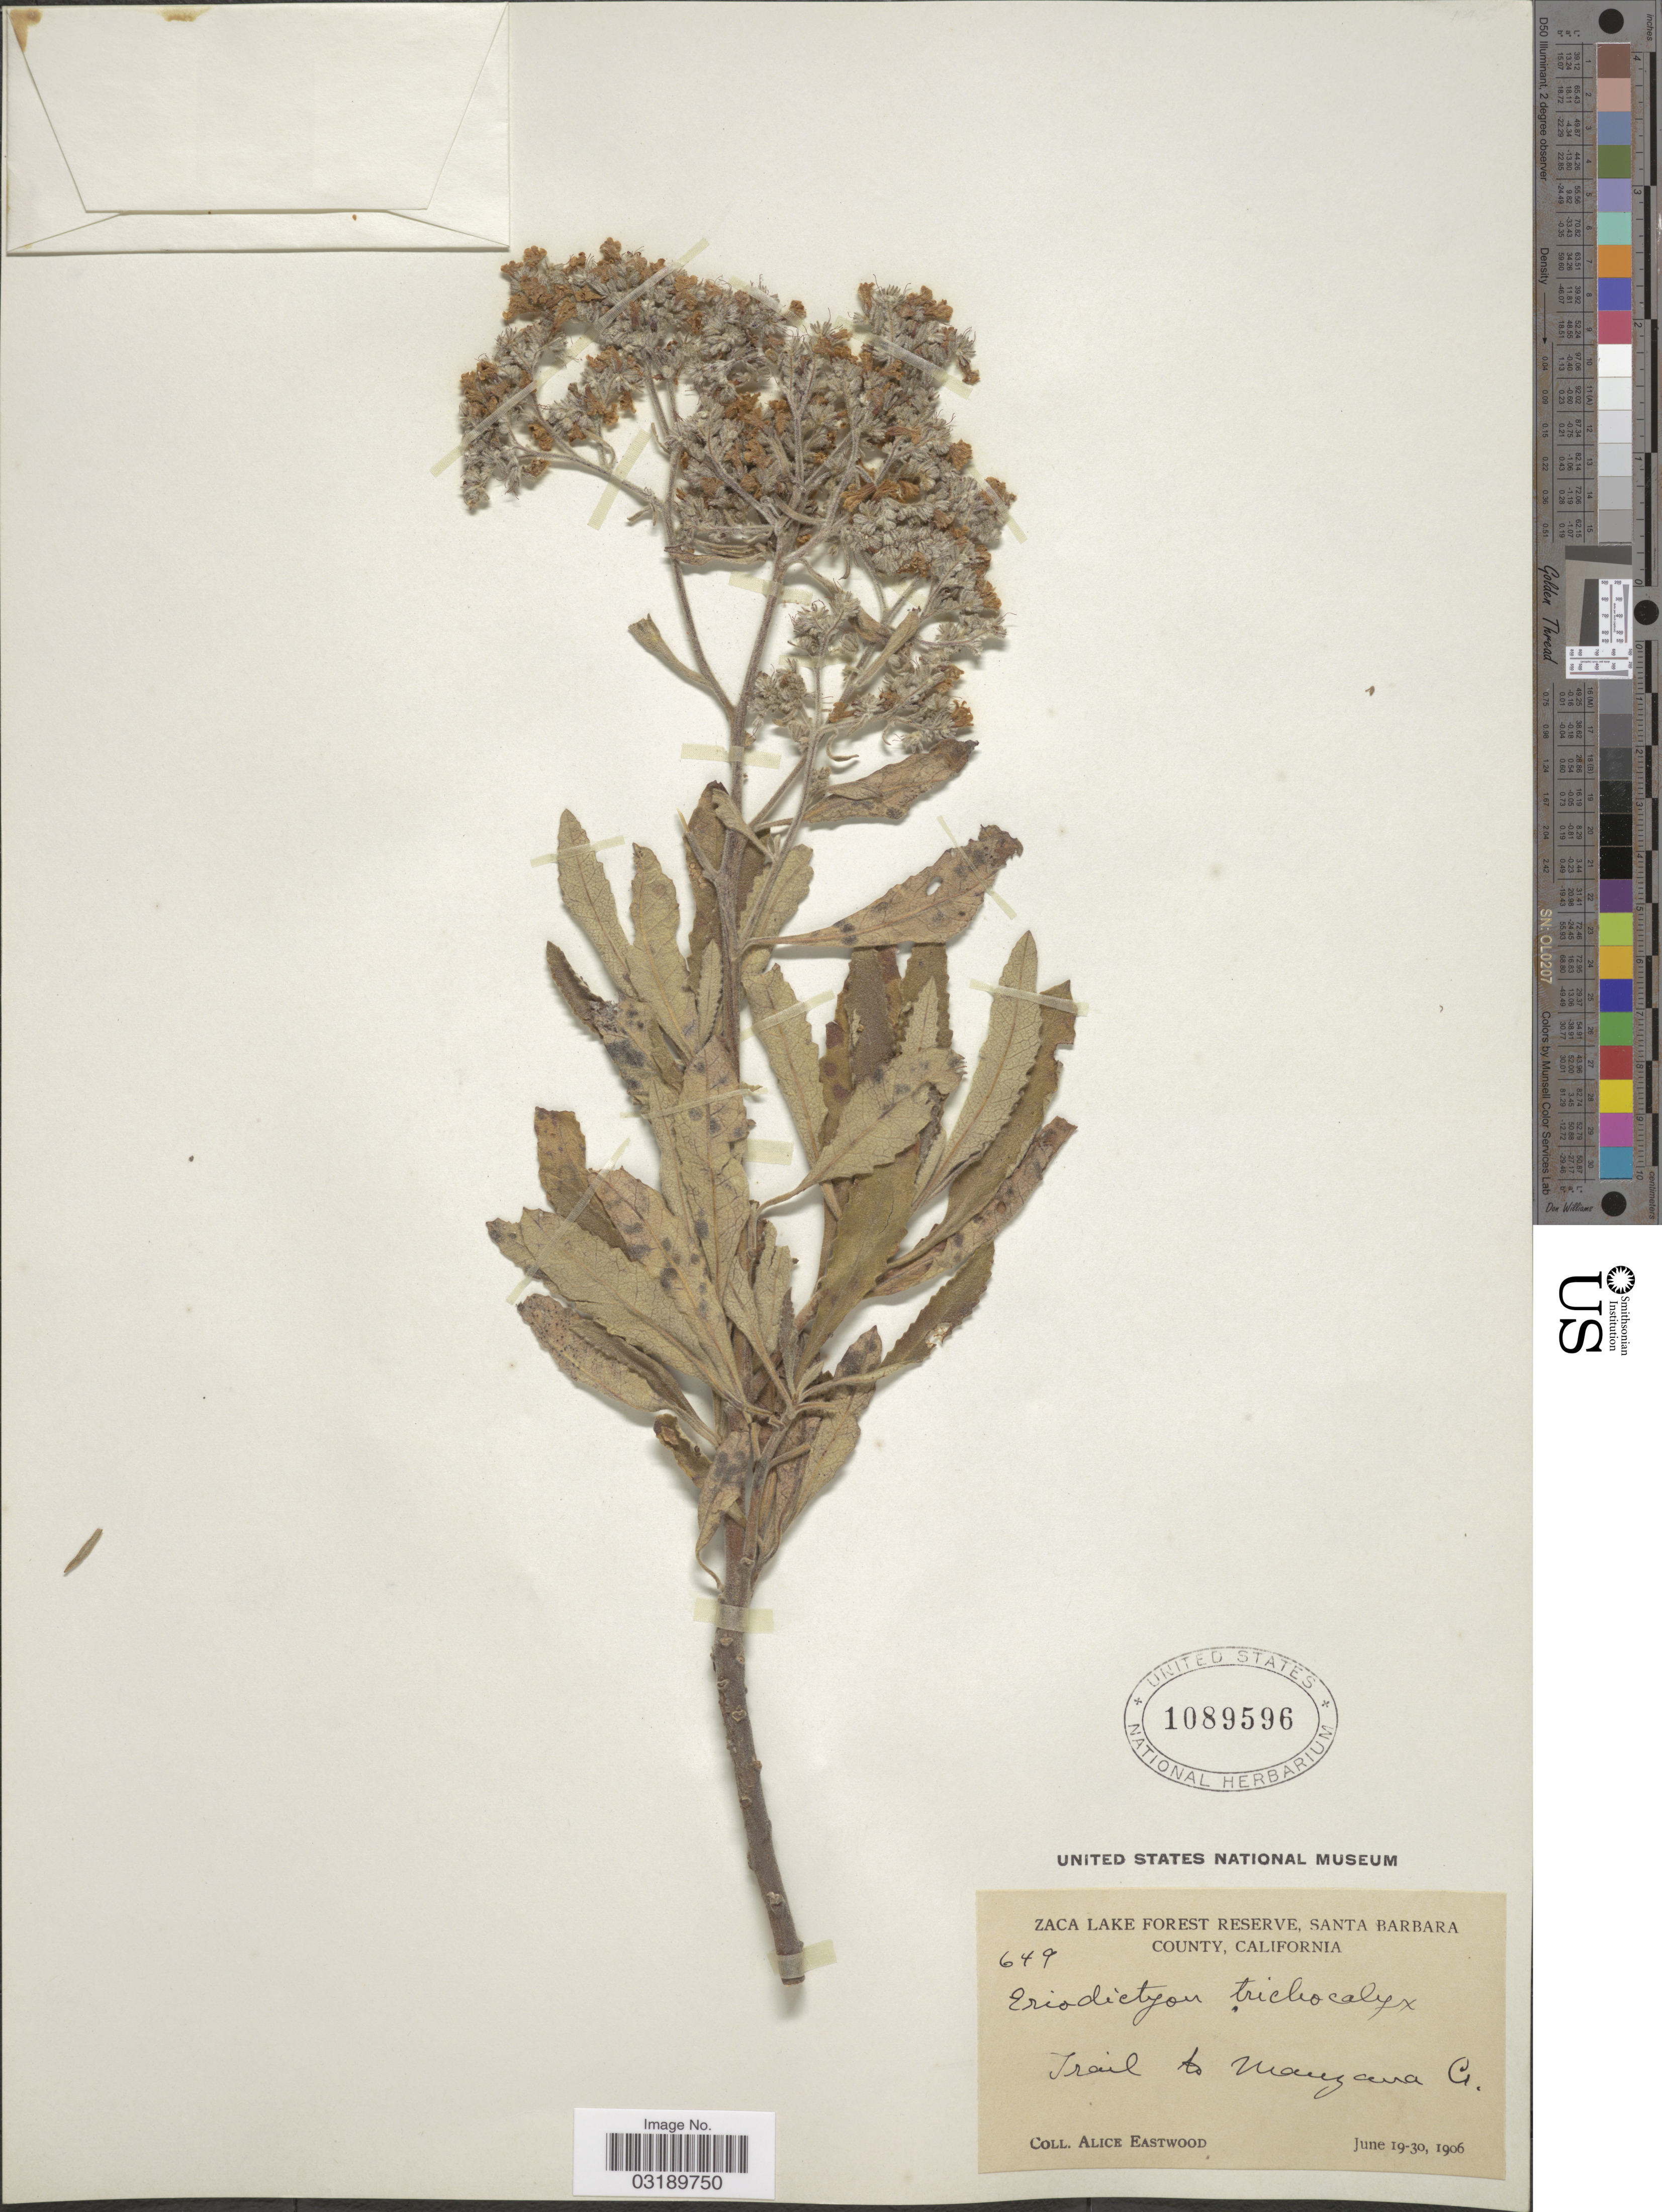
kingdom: Plantae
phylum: Tracheophyta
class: Magnoliopsida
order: Boraginales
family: Namaceae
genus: Eriodictyon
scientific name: Eriodictyon trichocalyx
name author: A. Heller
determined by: Rogers, Z. S.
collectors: A. Eastwood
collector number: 649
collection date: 1906-06-19/1906-06-30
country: United States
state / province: California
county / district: Santa Barbara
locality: Zaca Lake Forest Reserve, Santa Barbara County. Trail to Manzana Cr.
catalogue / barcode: US 1089596